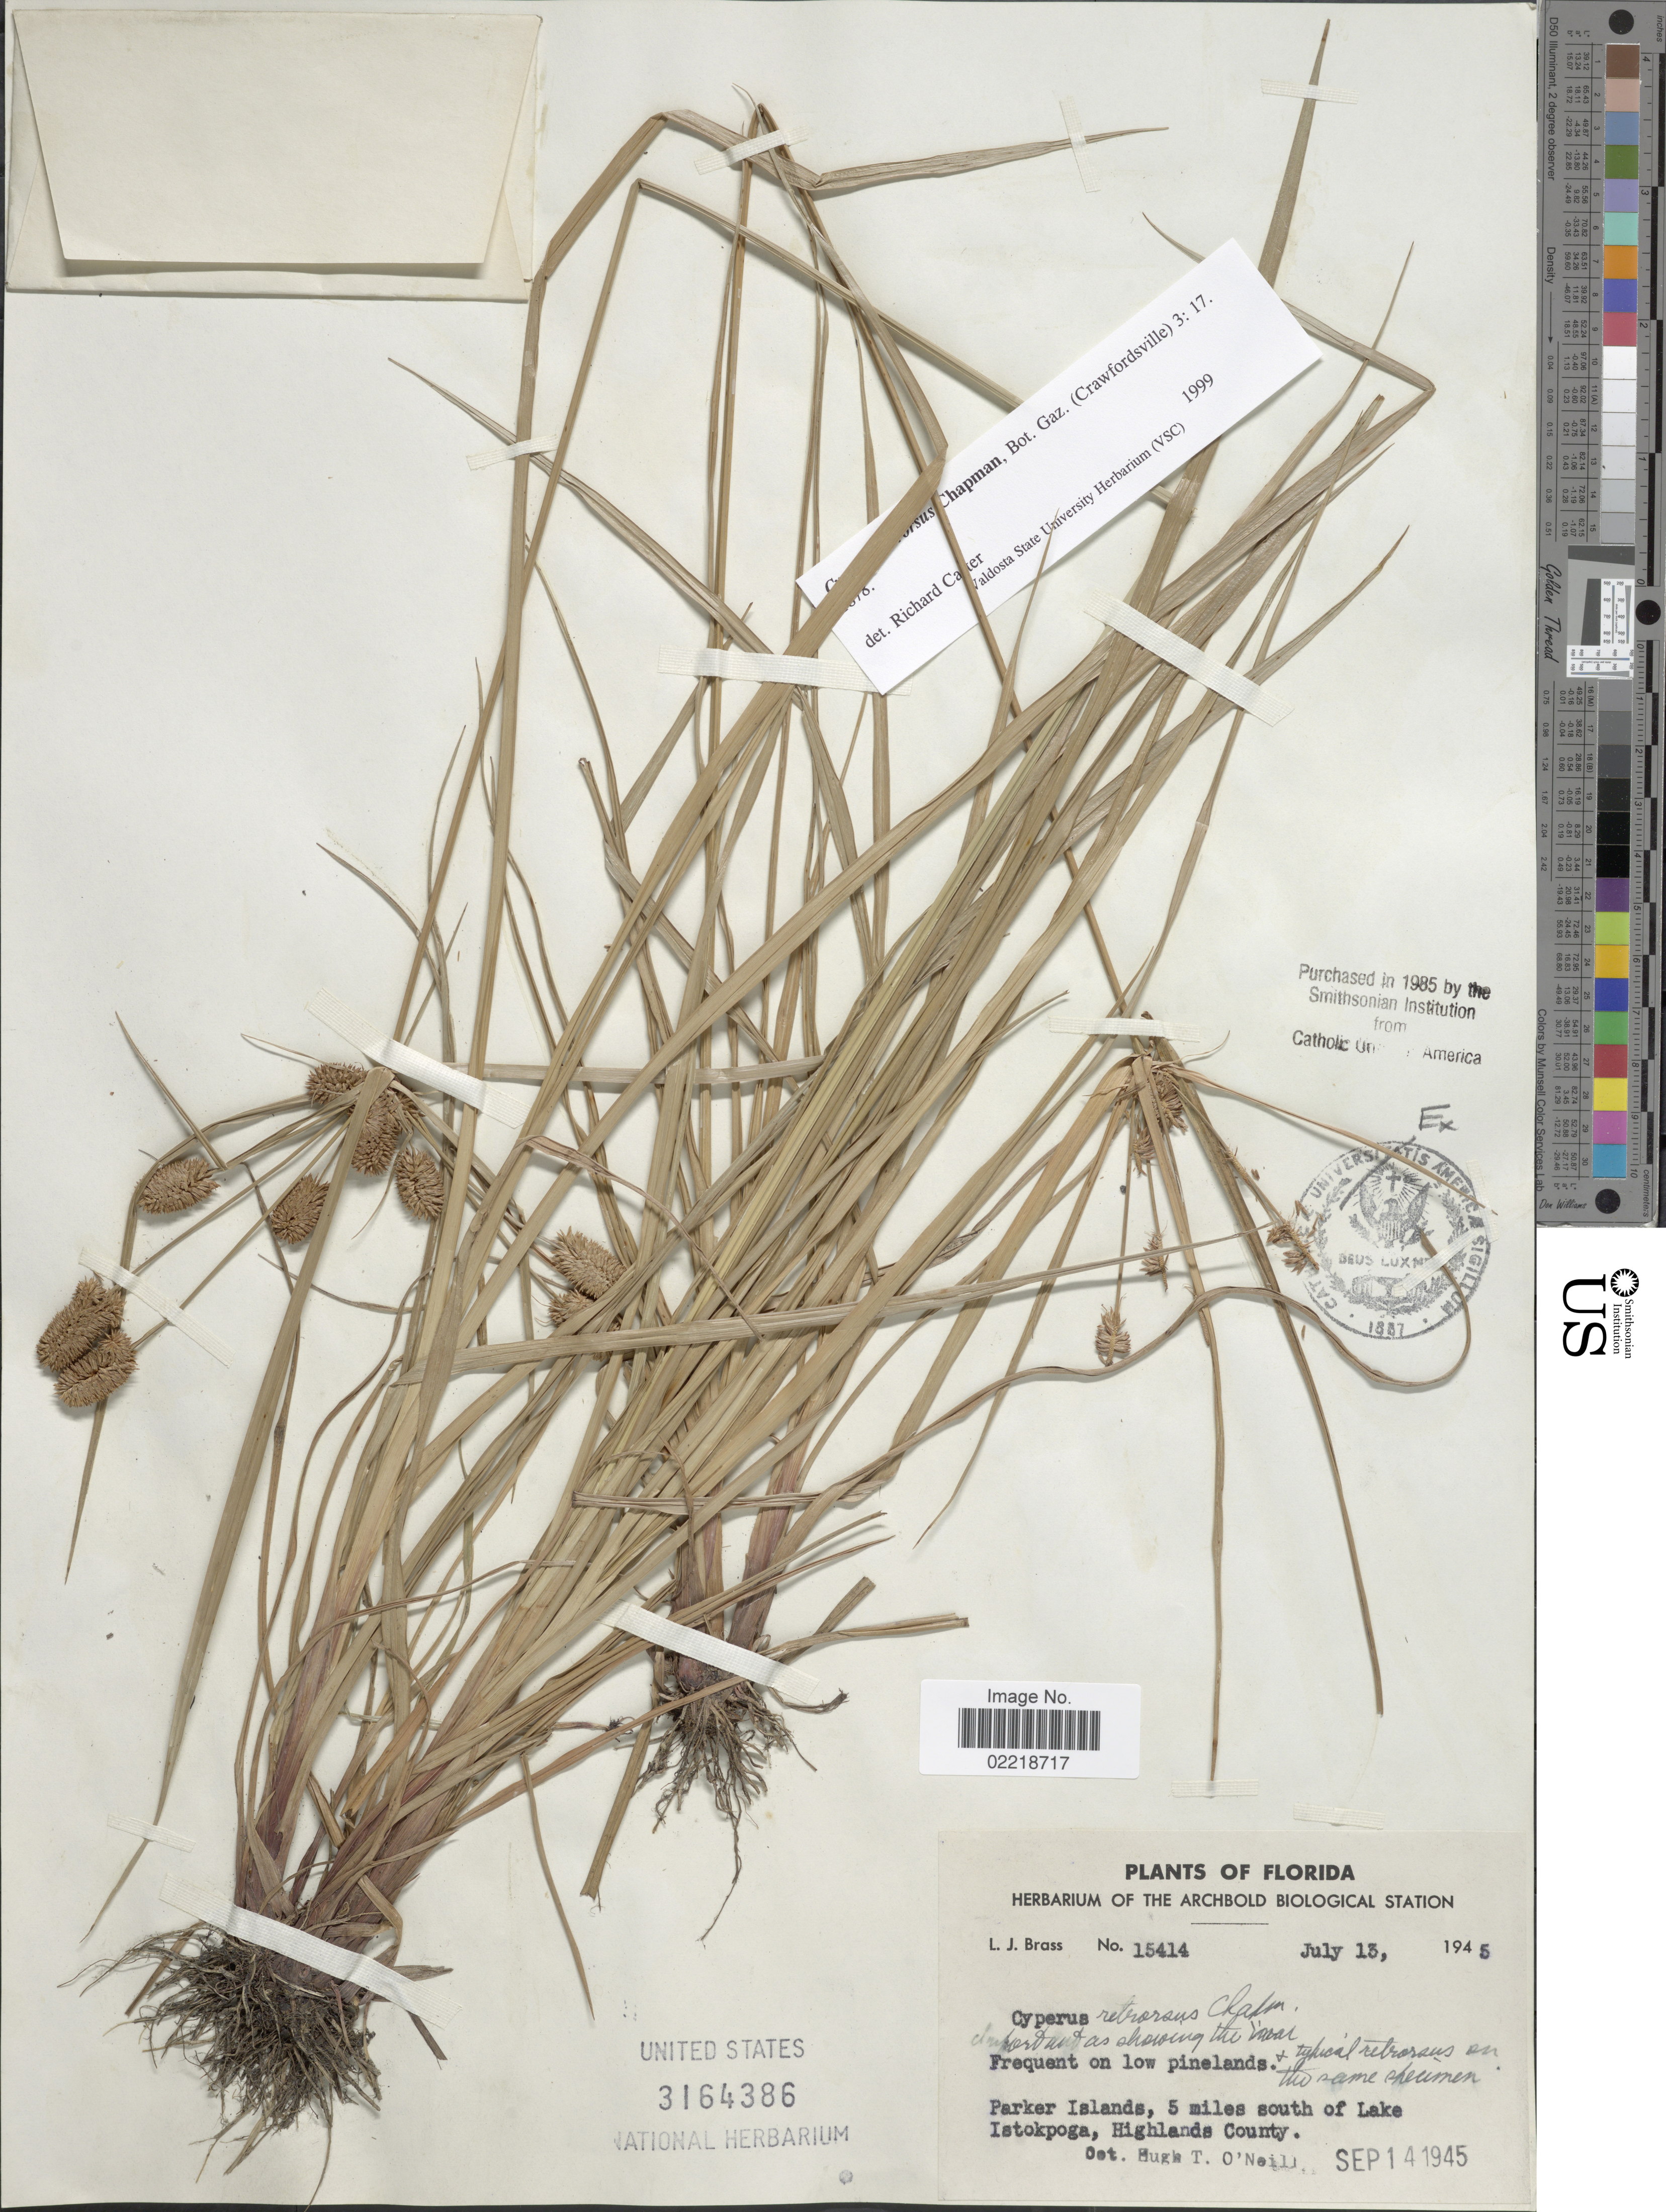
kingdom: Plantae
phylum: Tracheophyta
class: Liliopsida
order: Poales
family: Cyperaceae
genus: Cyperus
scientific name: Cyperus retrorsus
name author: Chapm.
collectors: L. J. Brass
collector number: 15414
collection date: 1945-07-13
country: United States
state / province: Florida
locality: Parker Islands, 5 miles south of Lake Istokpoga, Highlands County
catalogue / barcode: US 3164386